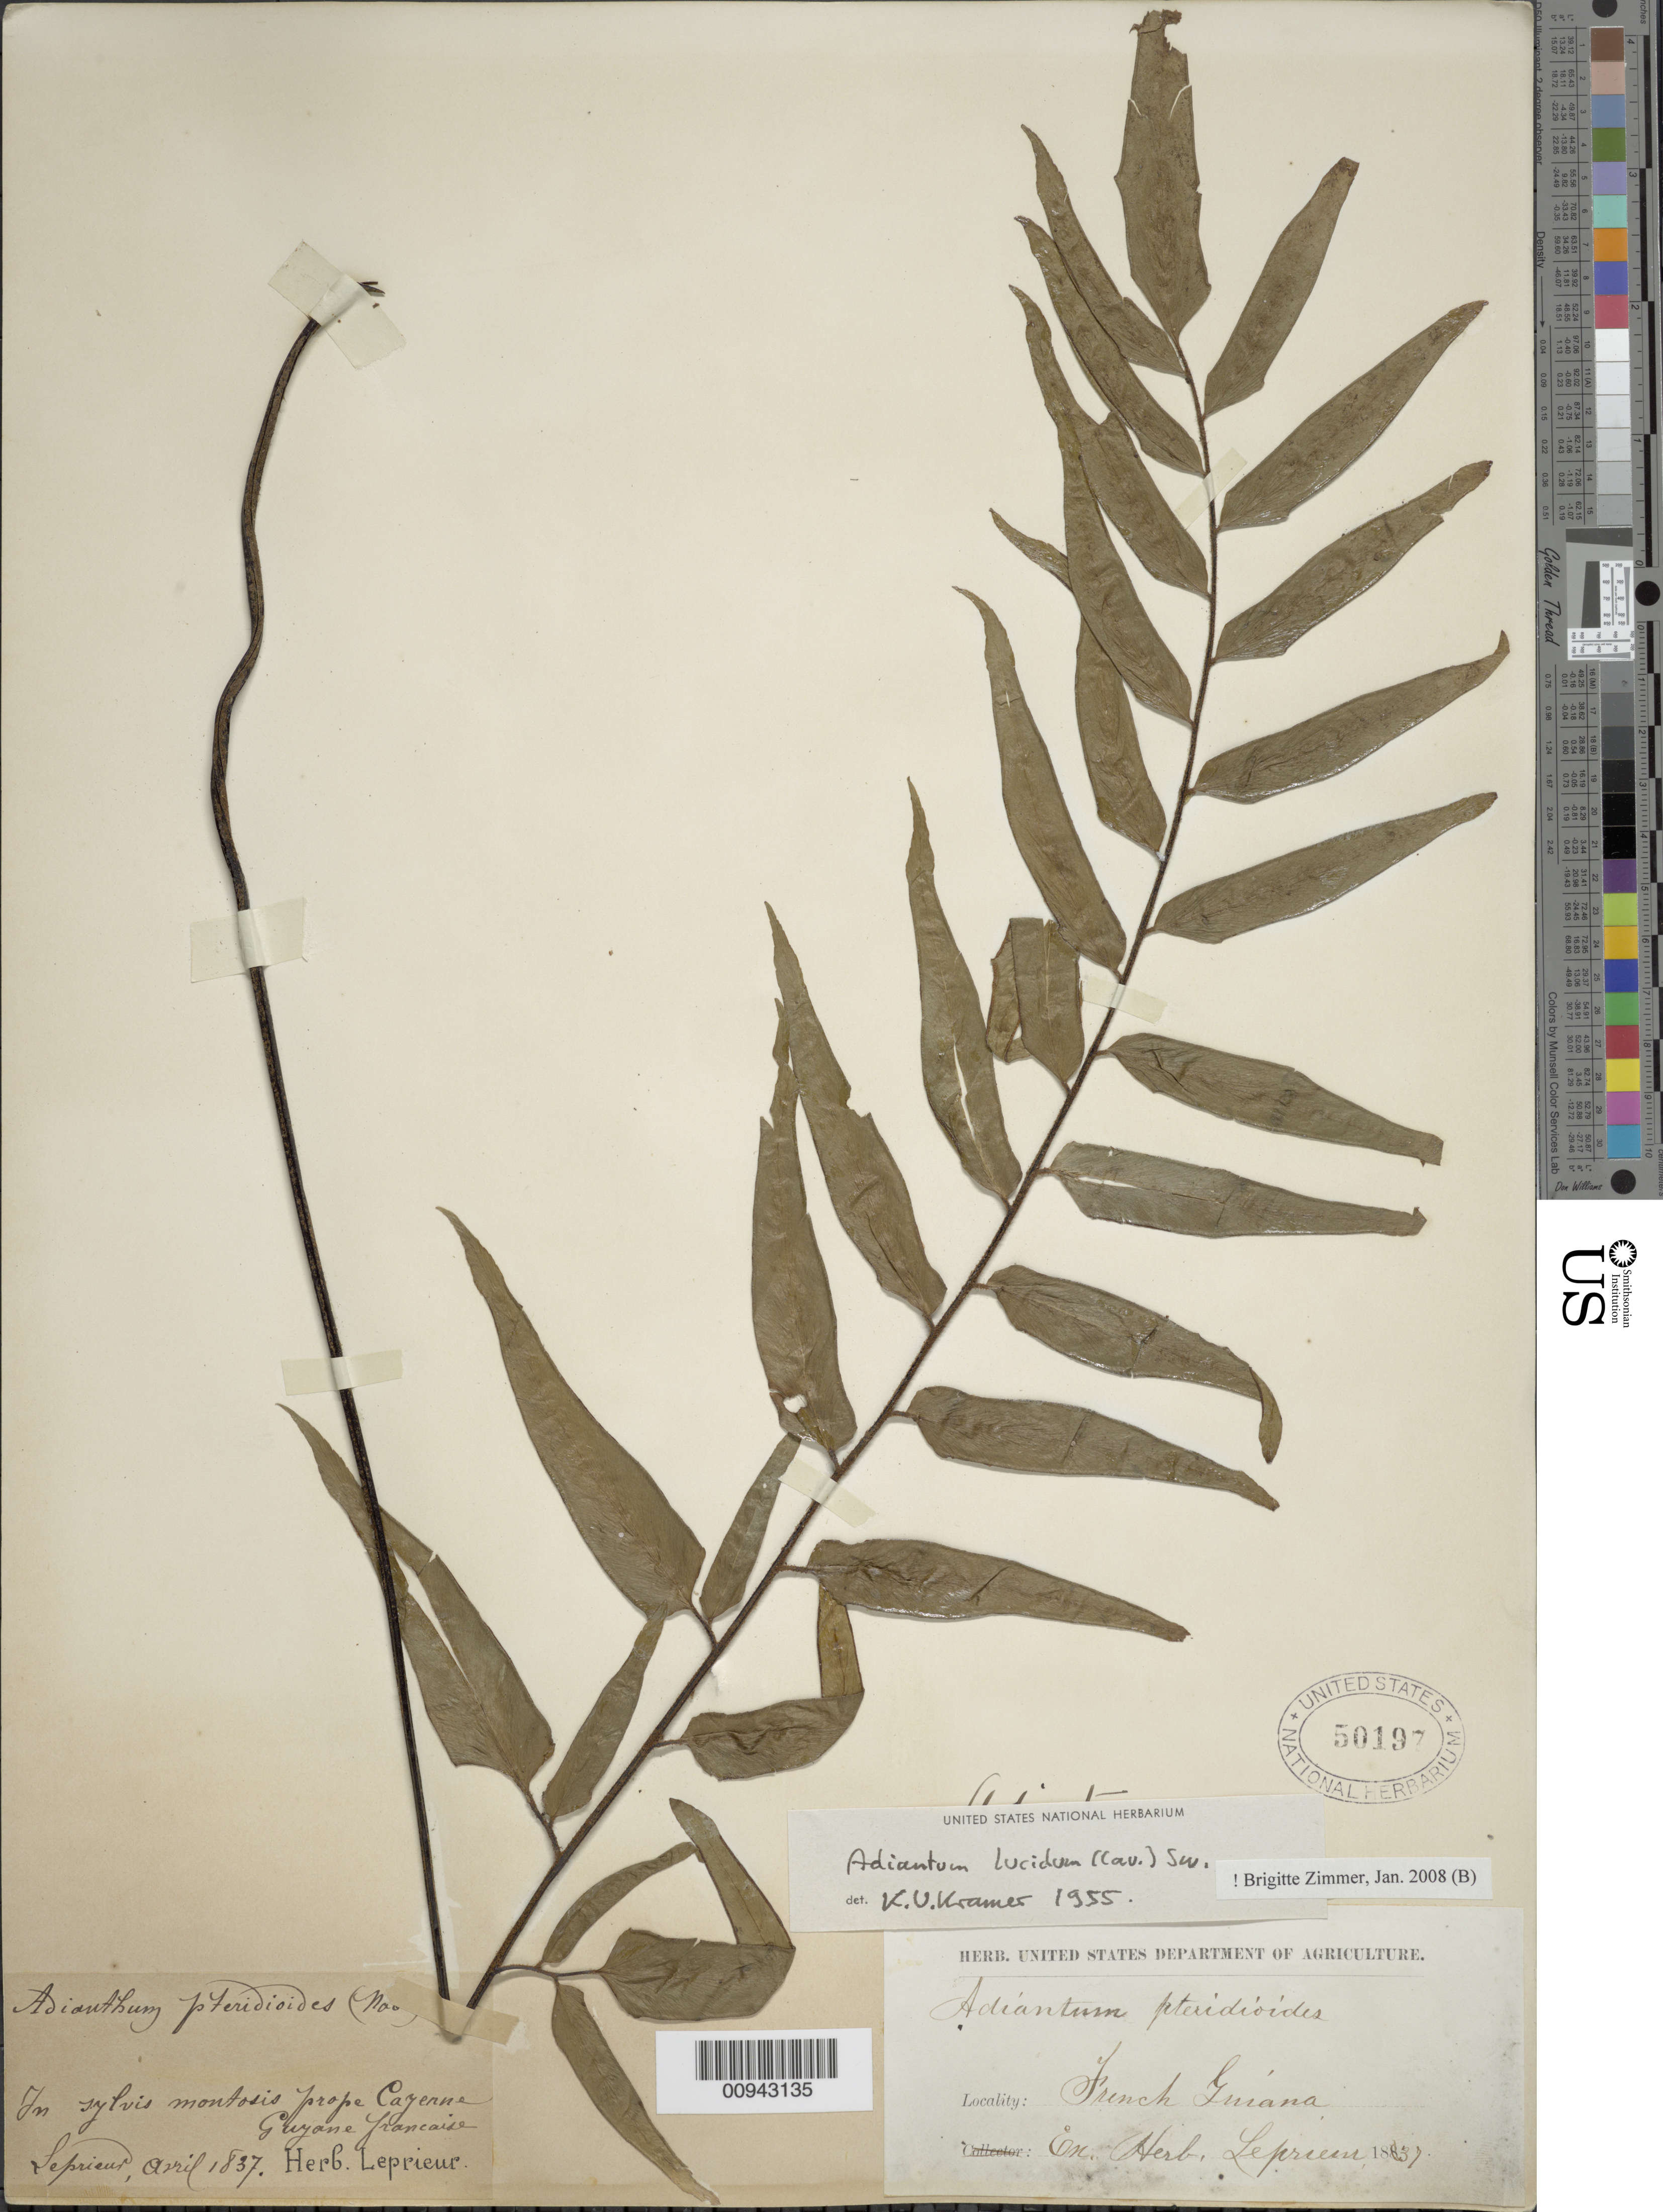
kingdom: Plantae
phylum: Tracheophyta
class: Polypodiopsida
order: Polypodiales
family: Pteridaceae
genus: Adiantum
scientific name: Adiantum lucidum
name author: (Cav.) Sw.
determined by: Zimmer, B.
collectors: F. M. R. Leprieur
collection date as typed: April 1837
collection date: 1837-04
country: French Guiana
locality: In sylvis montosis propre Cayenne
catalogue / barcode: US 50197